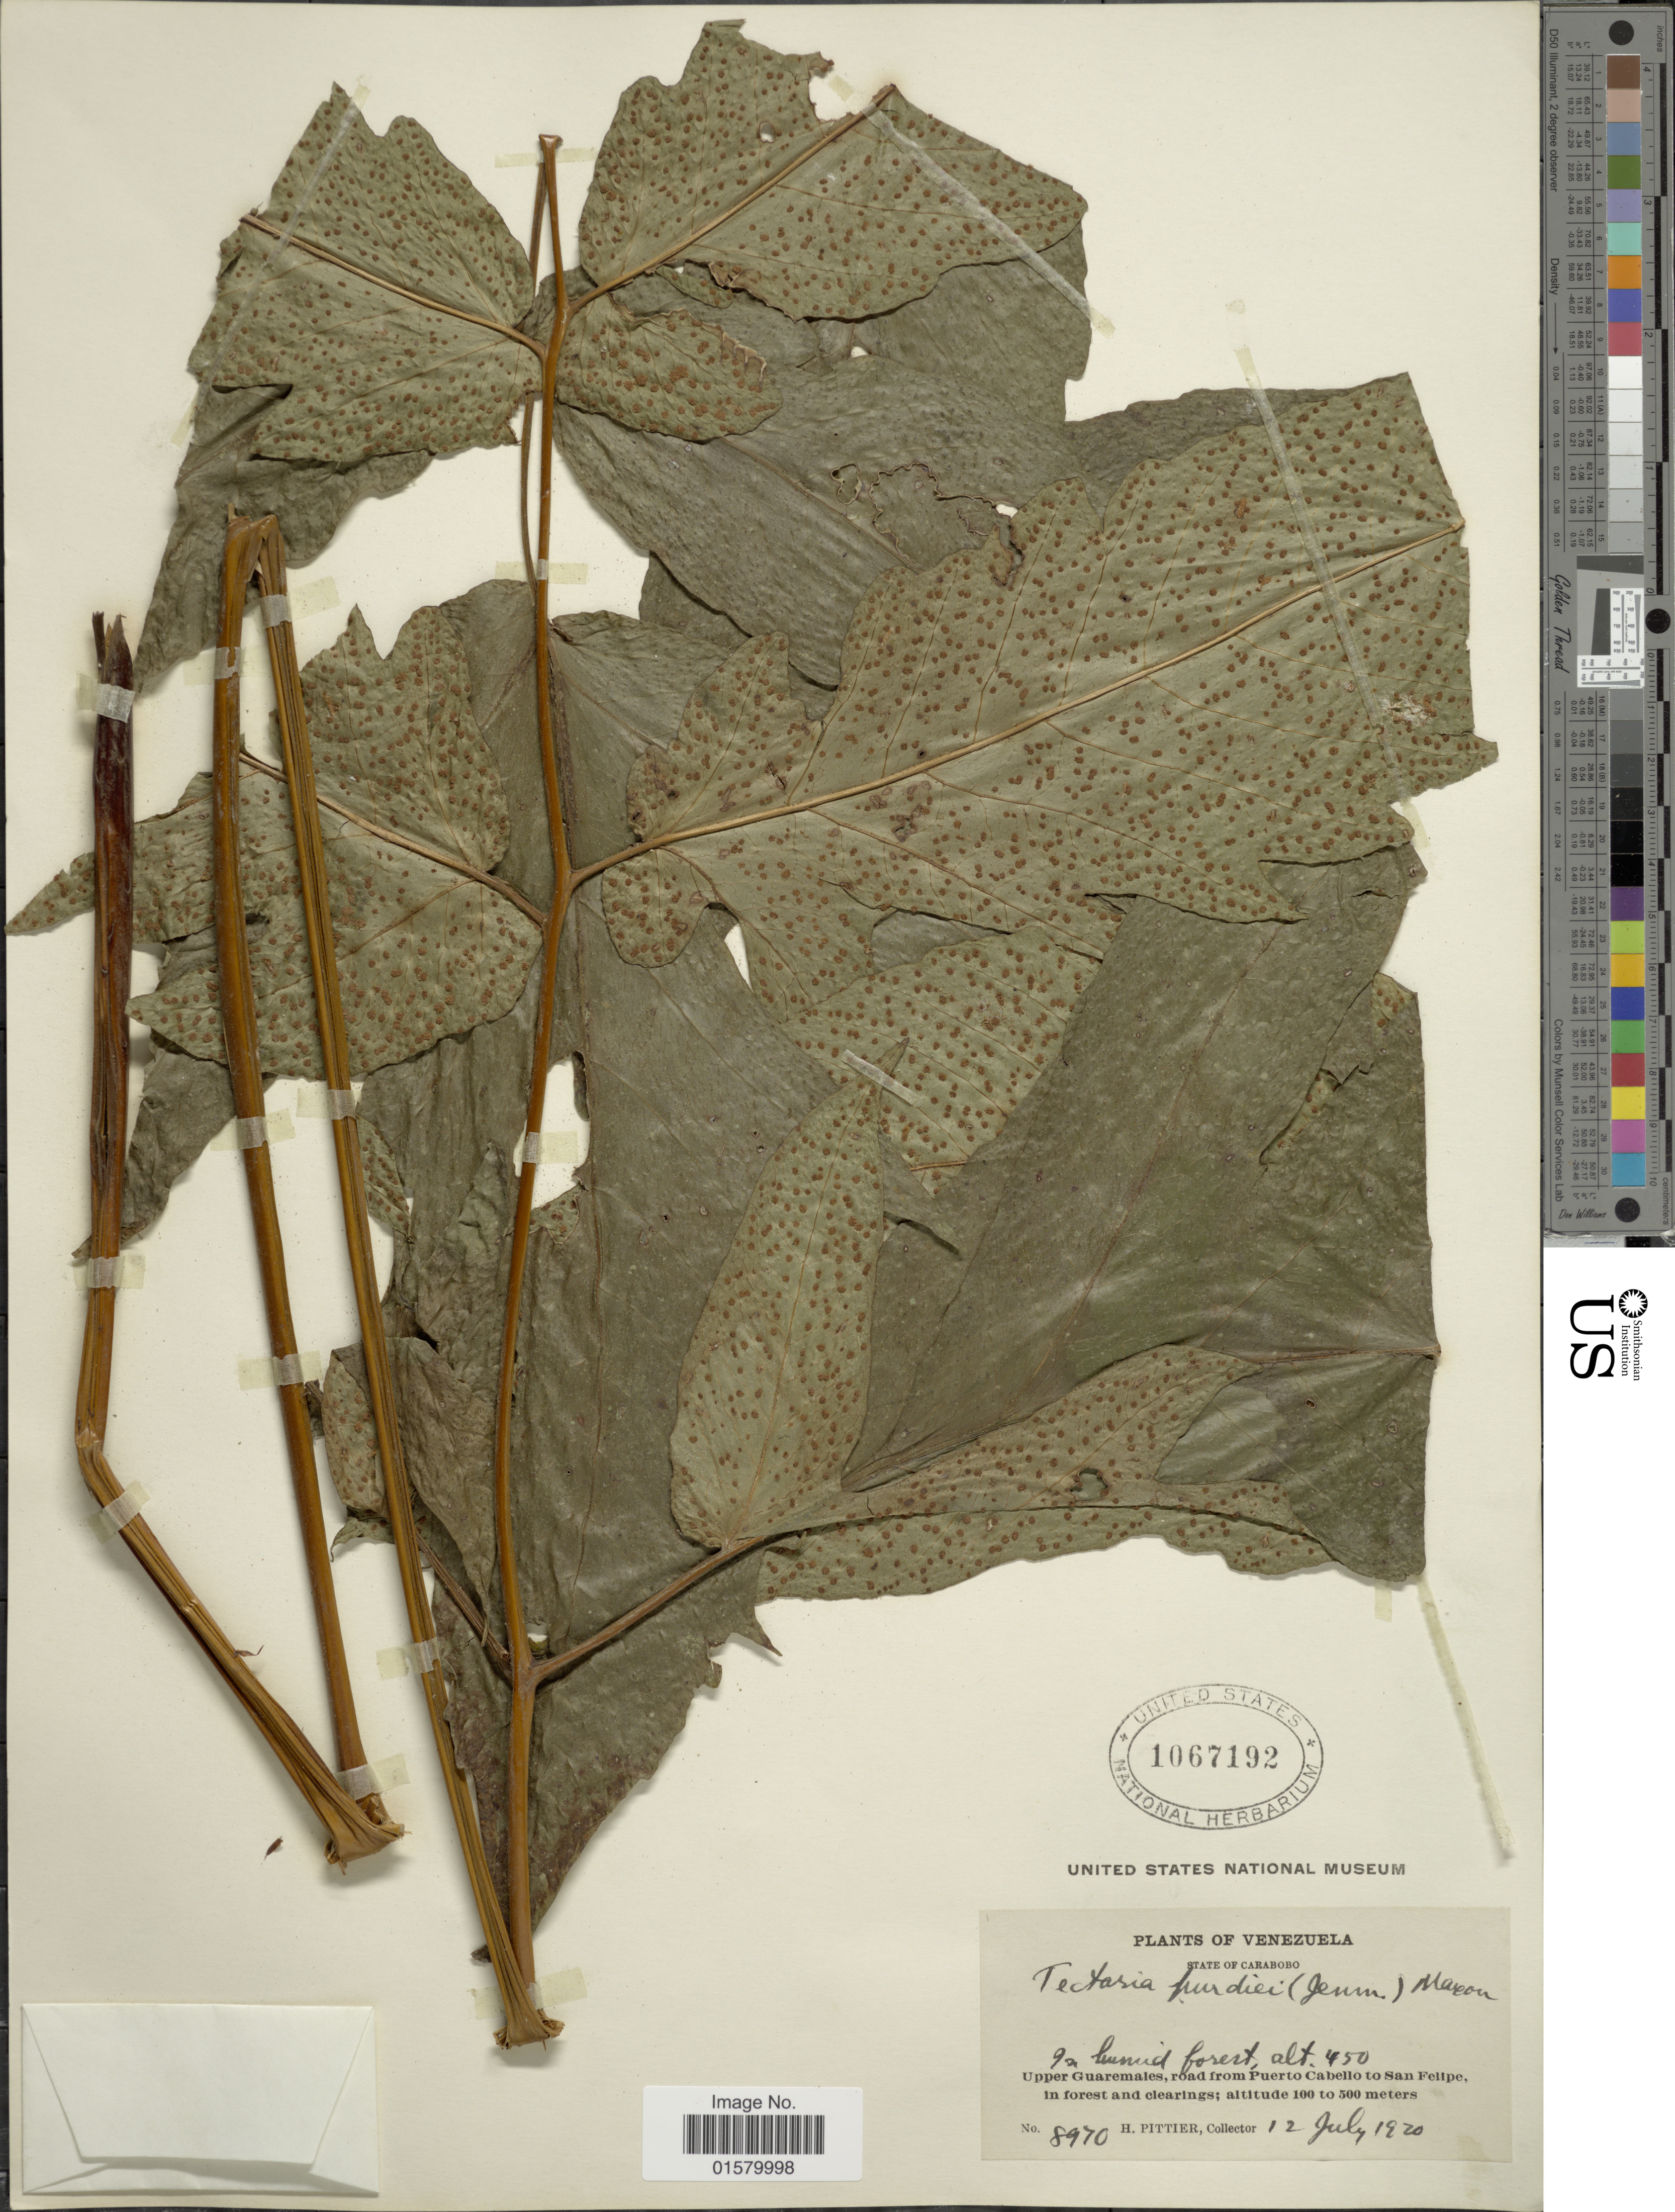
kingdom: Plantae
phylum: Tracheophyta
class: Polypodiopsida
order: Polypodiales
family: Tectariaceae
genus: Tectaria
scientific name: Tectaria trifoliata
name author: (L.) Cav.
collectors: H. F. Pittier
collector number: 8970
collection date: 1920-07-12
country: Venezuela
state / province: Carabobo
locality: State of Carabobo, Upper Guaremales, road from Puerto Cabello to San Felipe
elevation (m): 450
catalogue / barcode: US 1067192